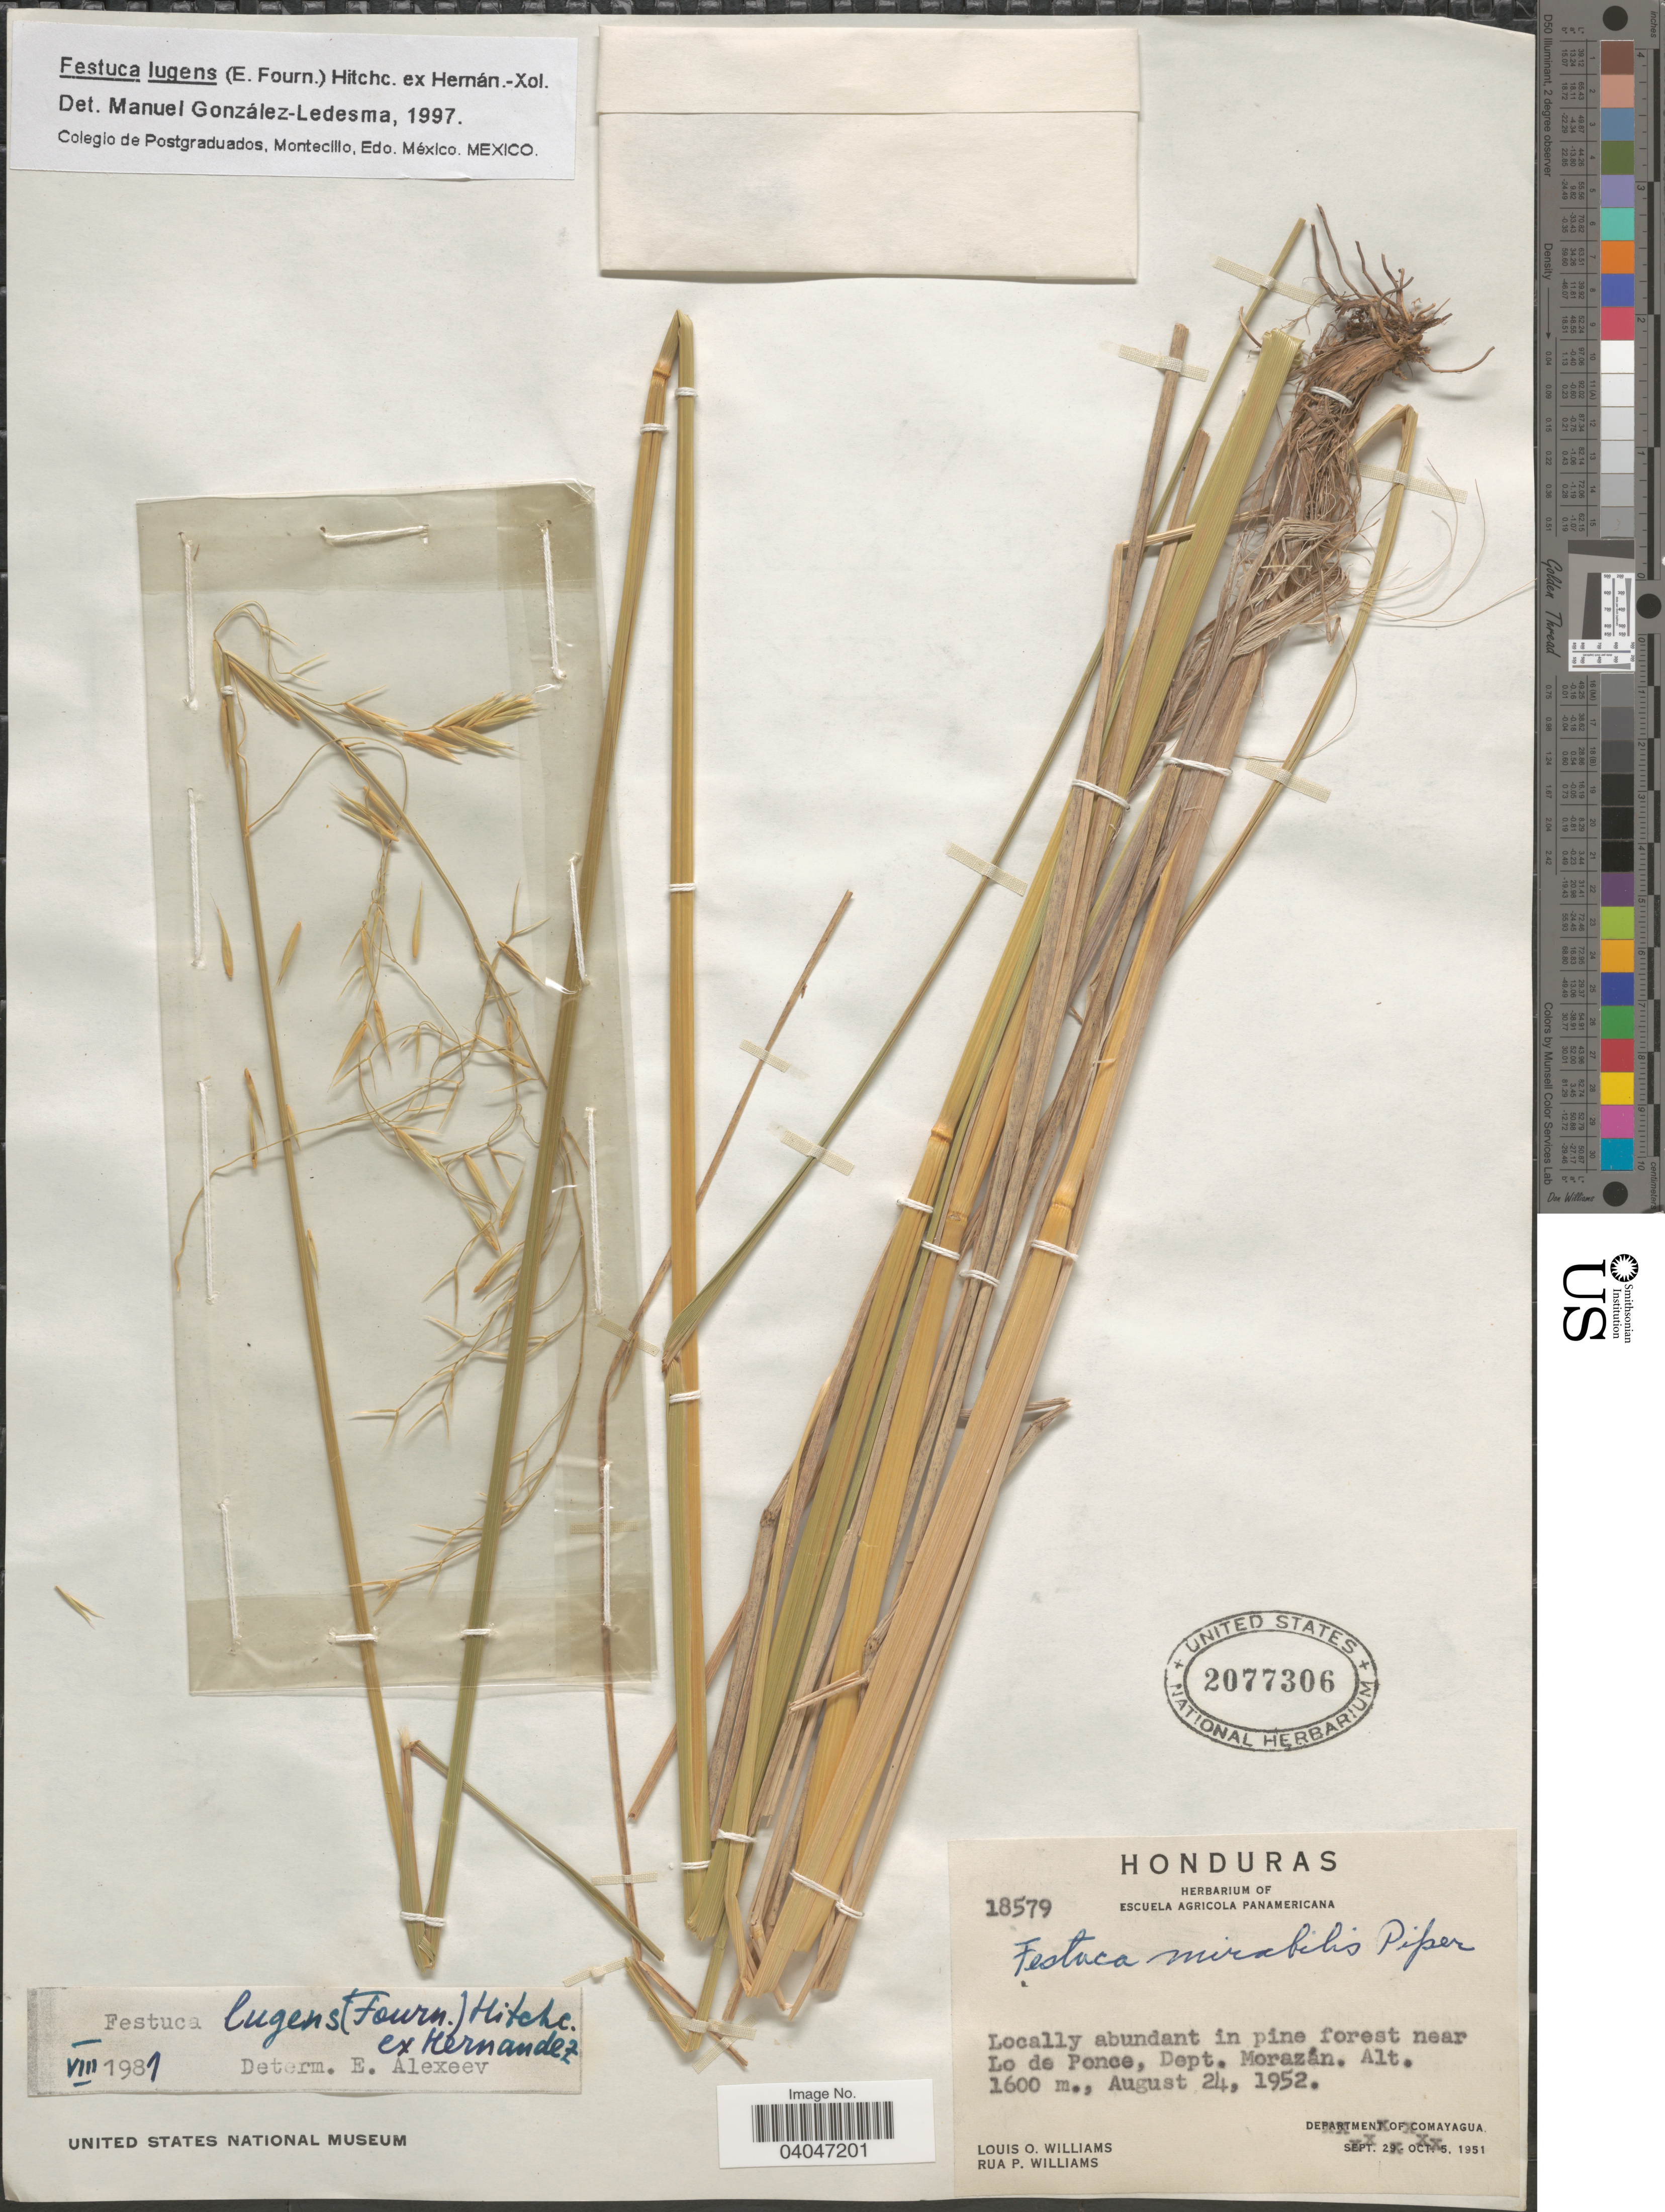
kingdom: Plantae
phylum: Tracheophyta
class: Liliopsida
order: Poales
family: Poaceae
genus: Festuca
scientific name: Festuca lugens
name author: (E. Fourn.) Hitchc. ex Hern.-Xol.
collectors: L. O. Williams & R. P. Williams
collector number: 18579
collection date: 1952-08-24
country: Honduras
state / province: Fco. Morazán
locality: In pine forest near Lo de Ponce, Dept. Morazán.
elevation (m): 1600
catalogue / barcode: US 2077306